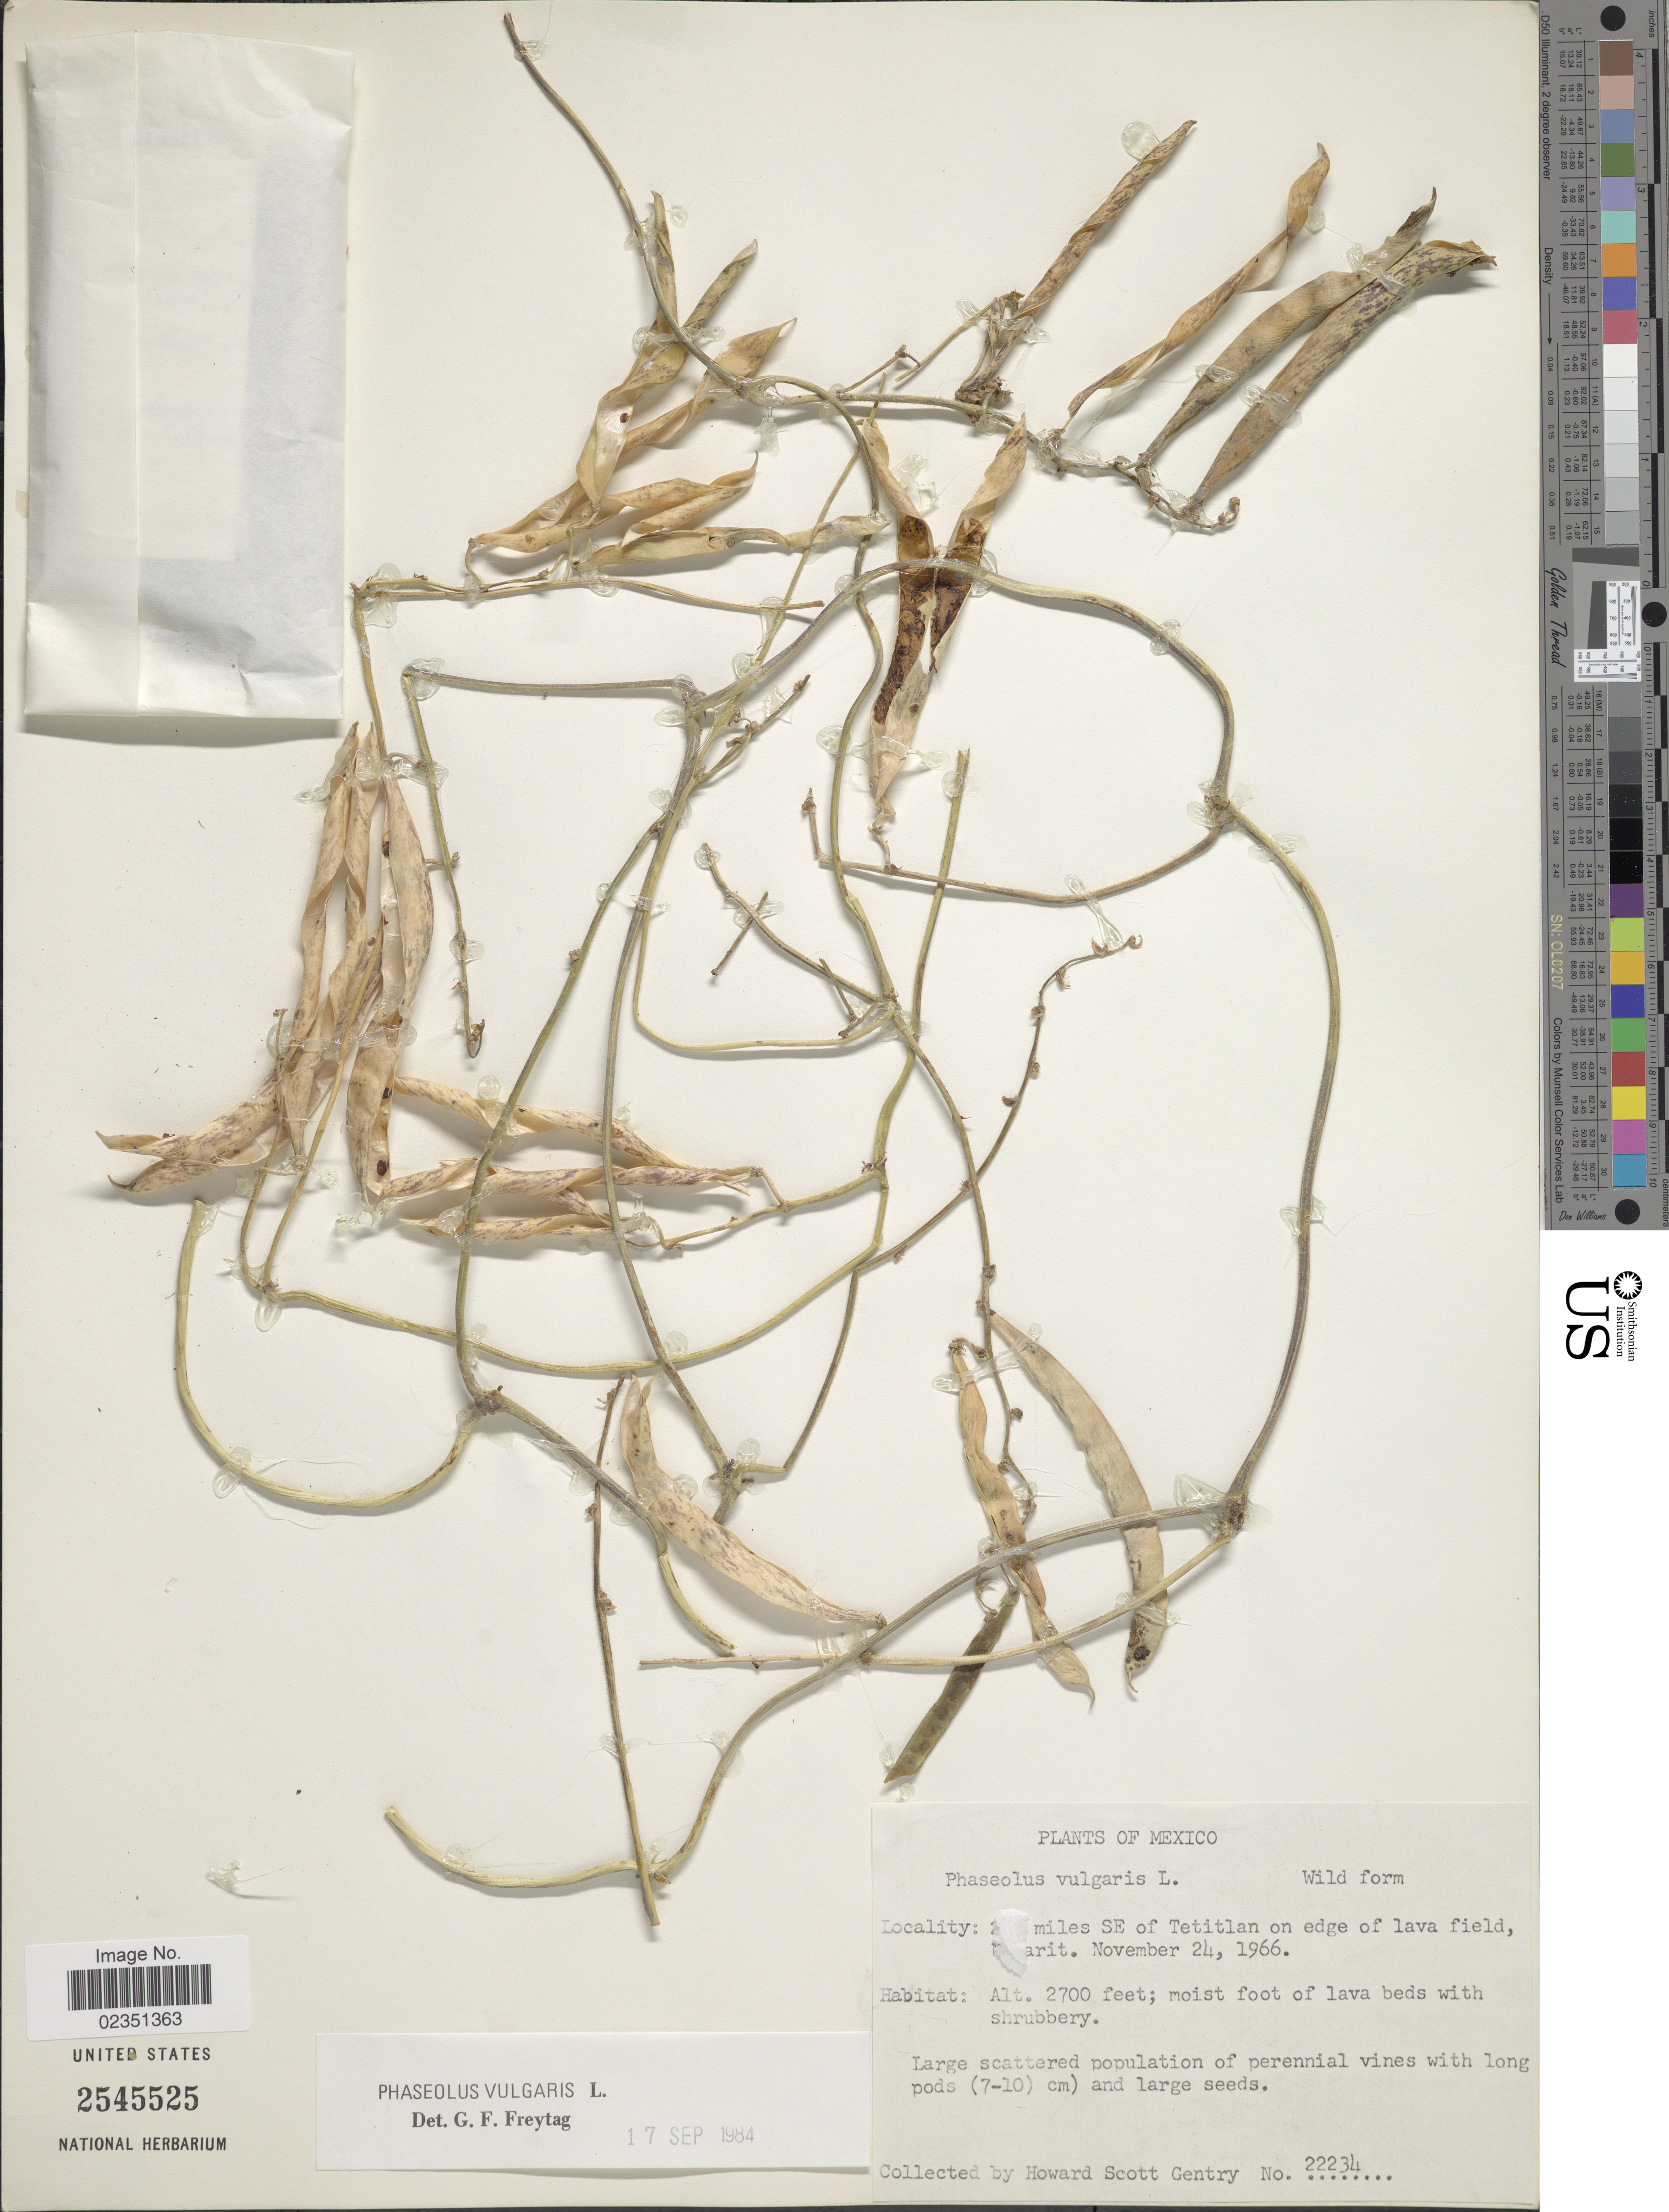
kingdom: Plantae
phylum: Tracheophyta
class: Magnoliopsida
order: Fabales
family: Fabaceae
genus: Phaseolus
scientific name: Phaseolus vulgaris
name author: L.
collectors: H. S. Gentry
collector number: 22234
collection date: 1966-11-24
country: Mexico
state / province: Nayarit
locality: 2 [illegible text] miles SE of Tetitlan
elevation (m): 823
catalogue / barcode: US 2545525